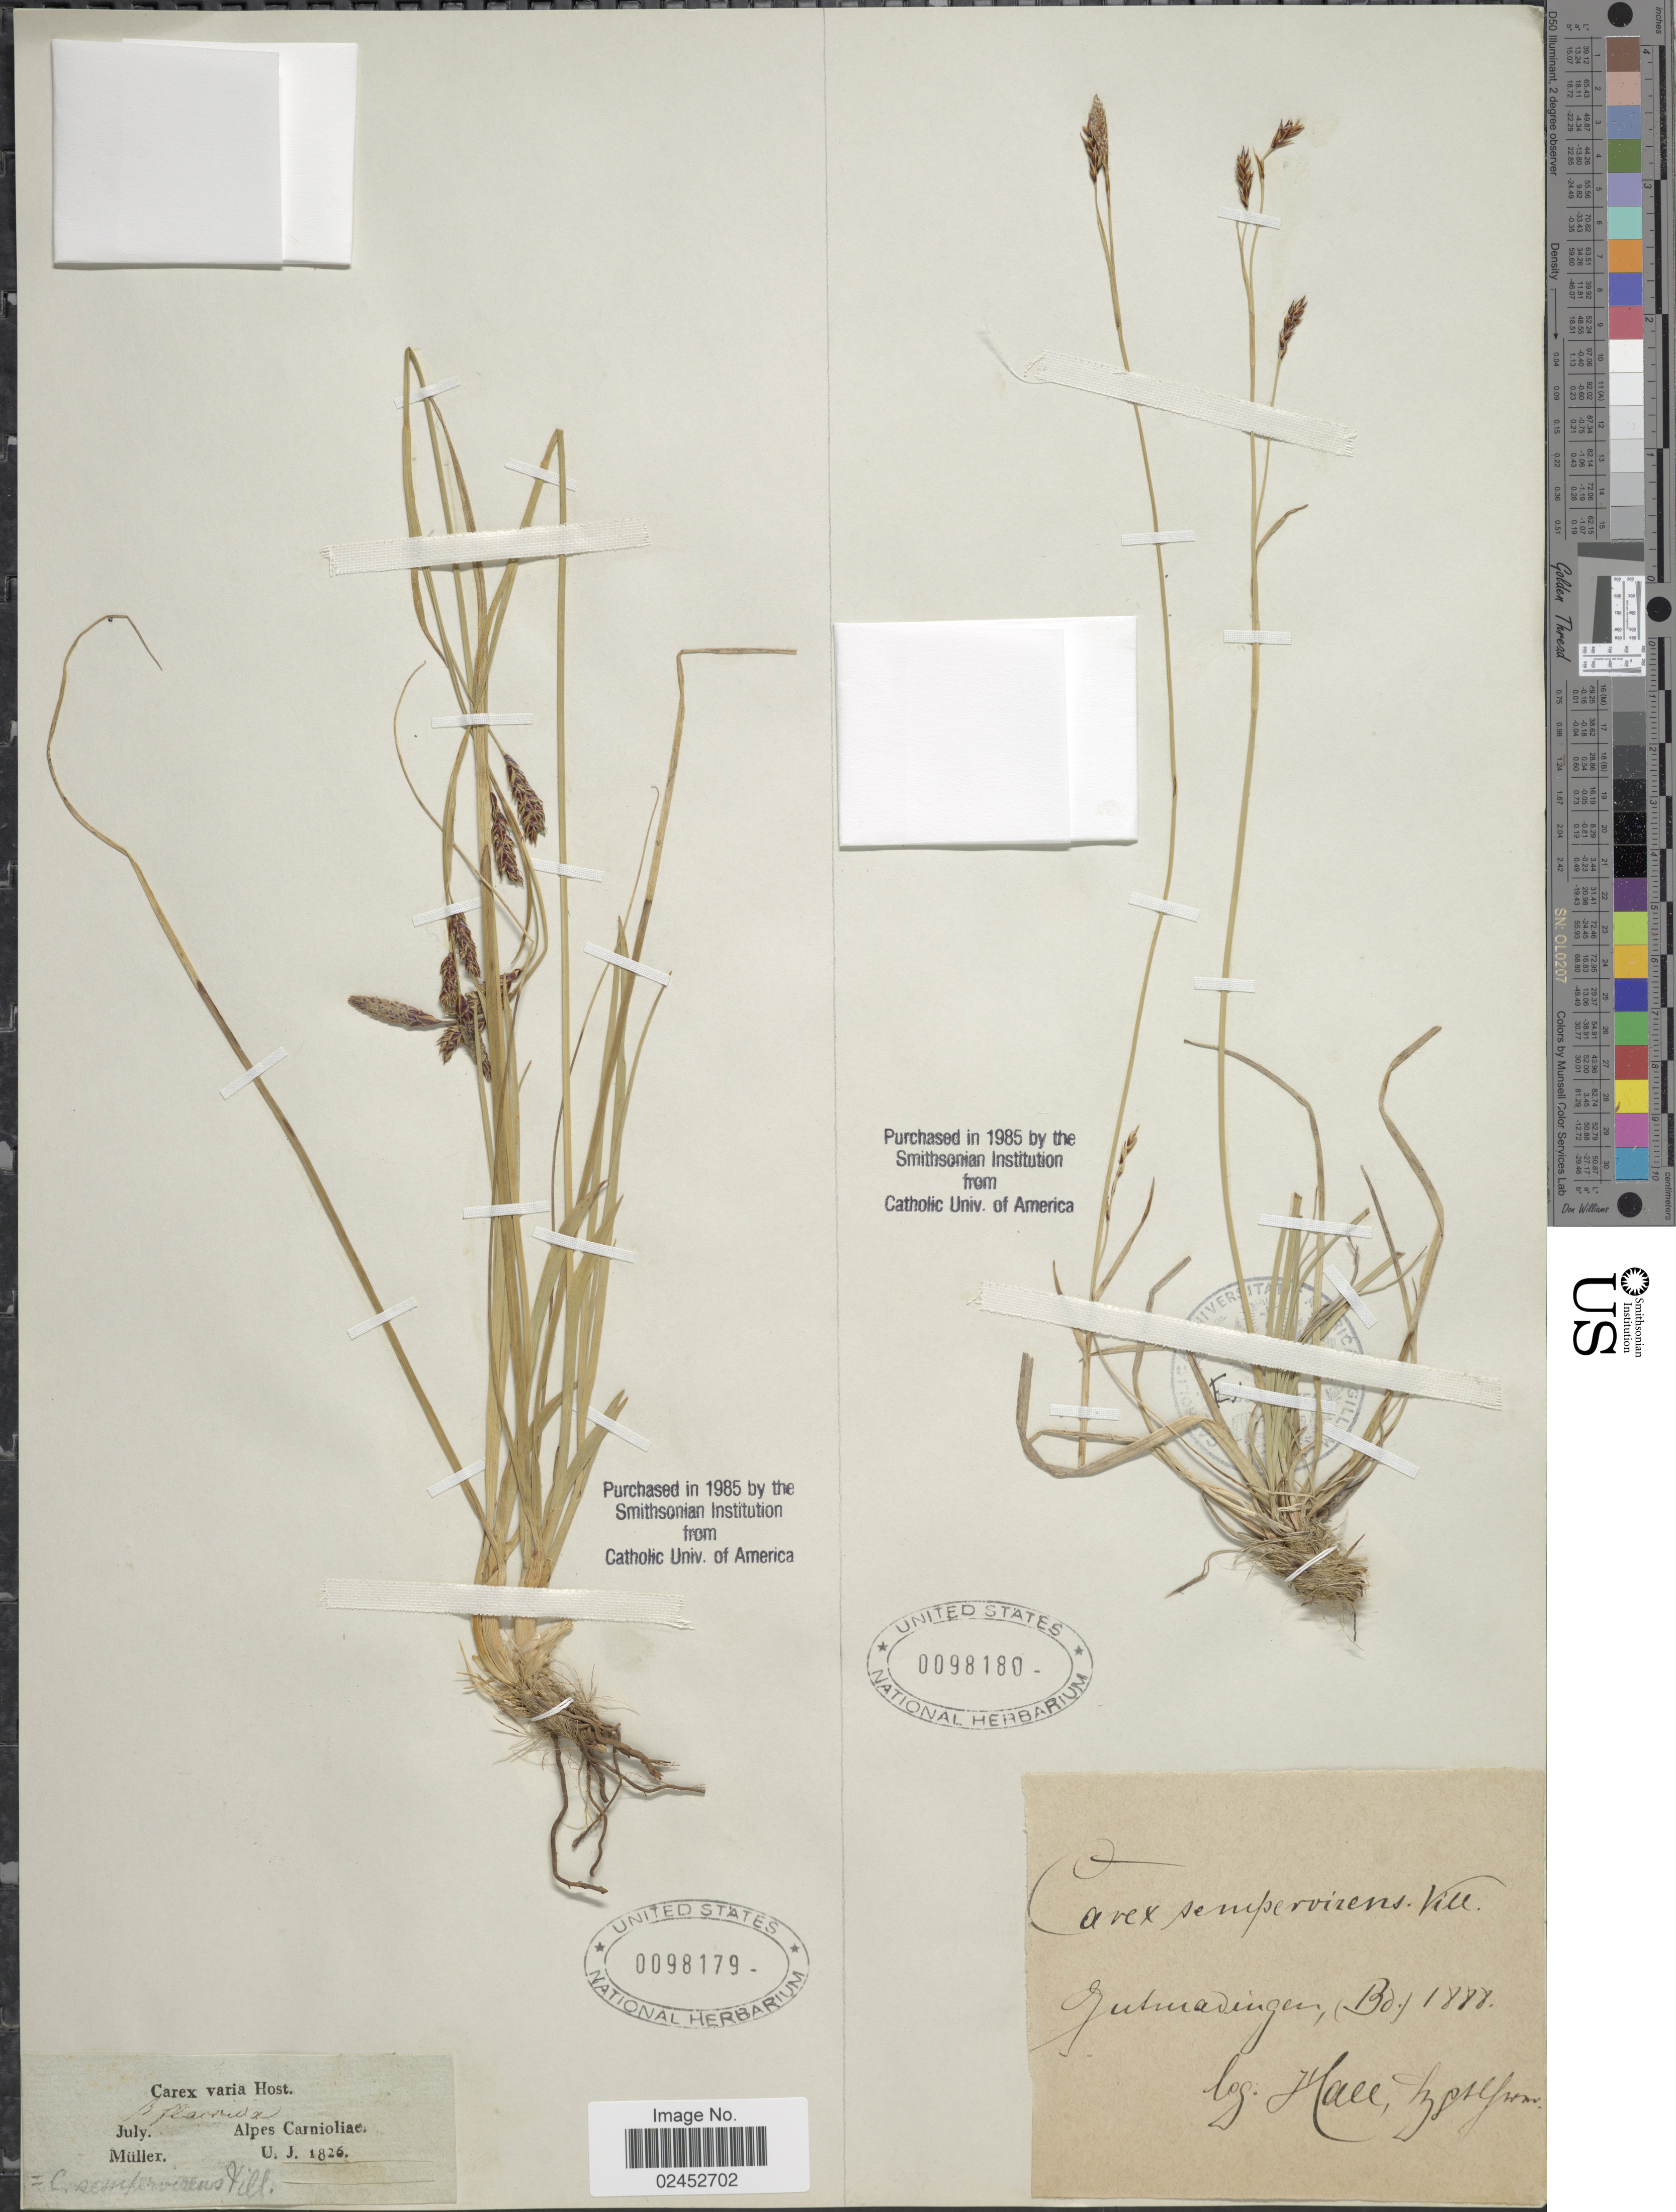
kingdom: Plantae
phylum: Tracheophyta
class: Liliopsida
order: Poales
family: Cyperaceae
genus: Carex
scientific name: Carex sempervirens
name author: Vill.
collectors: Hall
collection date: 1888-01-13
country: Germany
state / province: Baden-Württemberg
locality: Gutmadingen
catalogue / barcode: US 98180-2